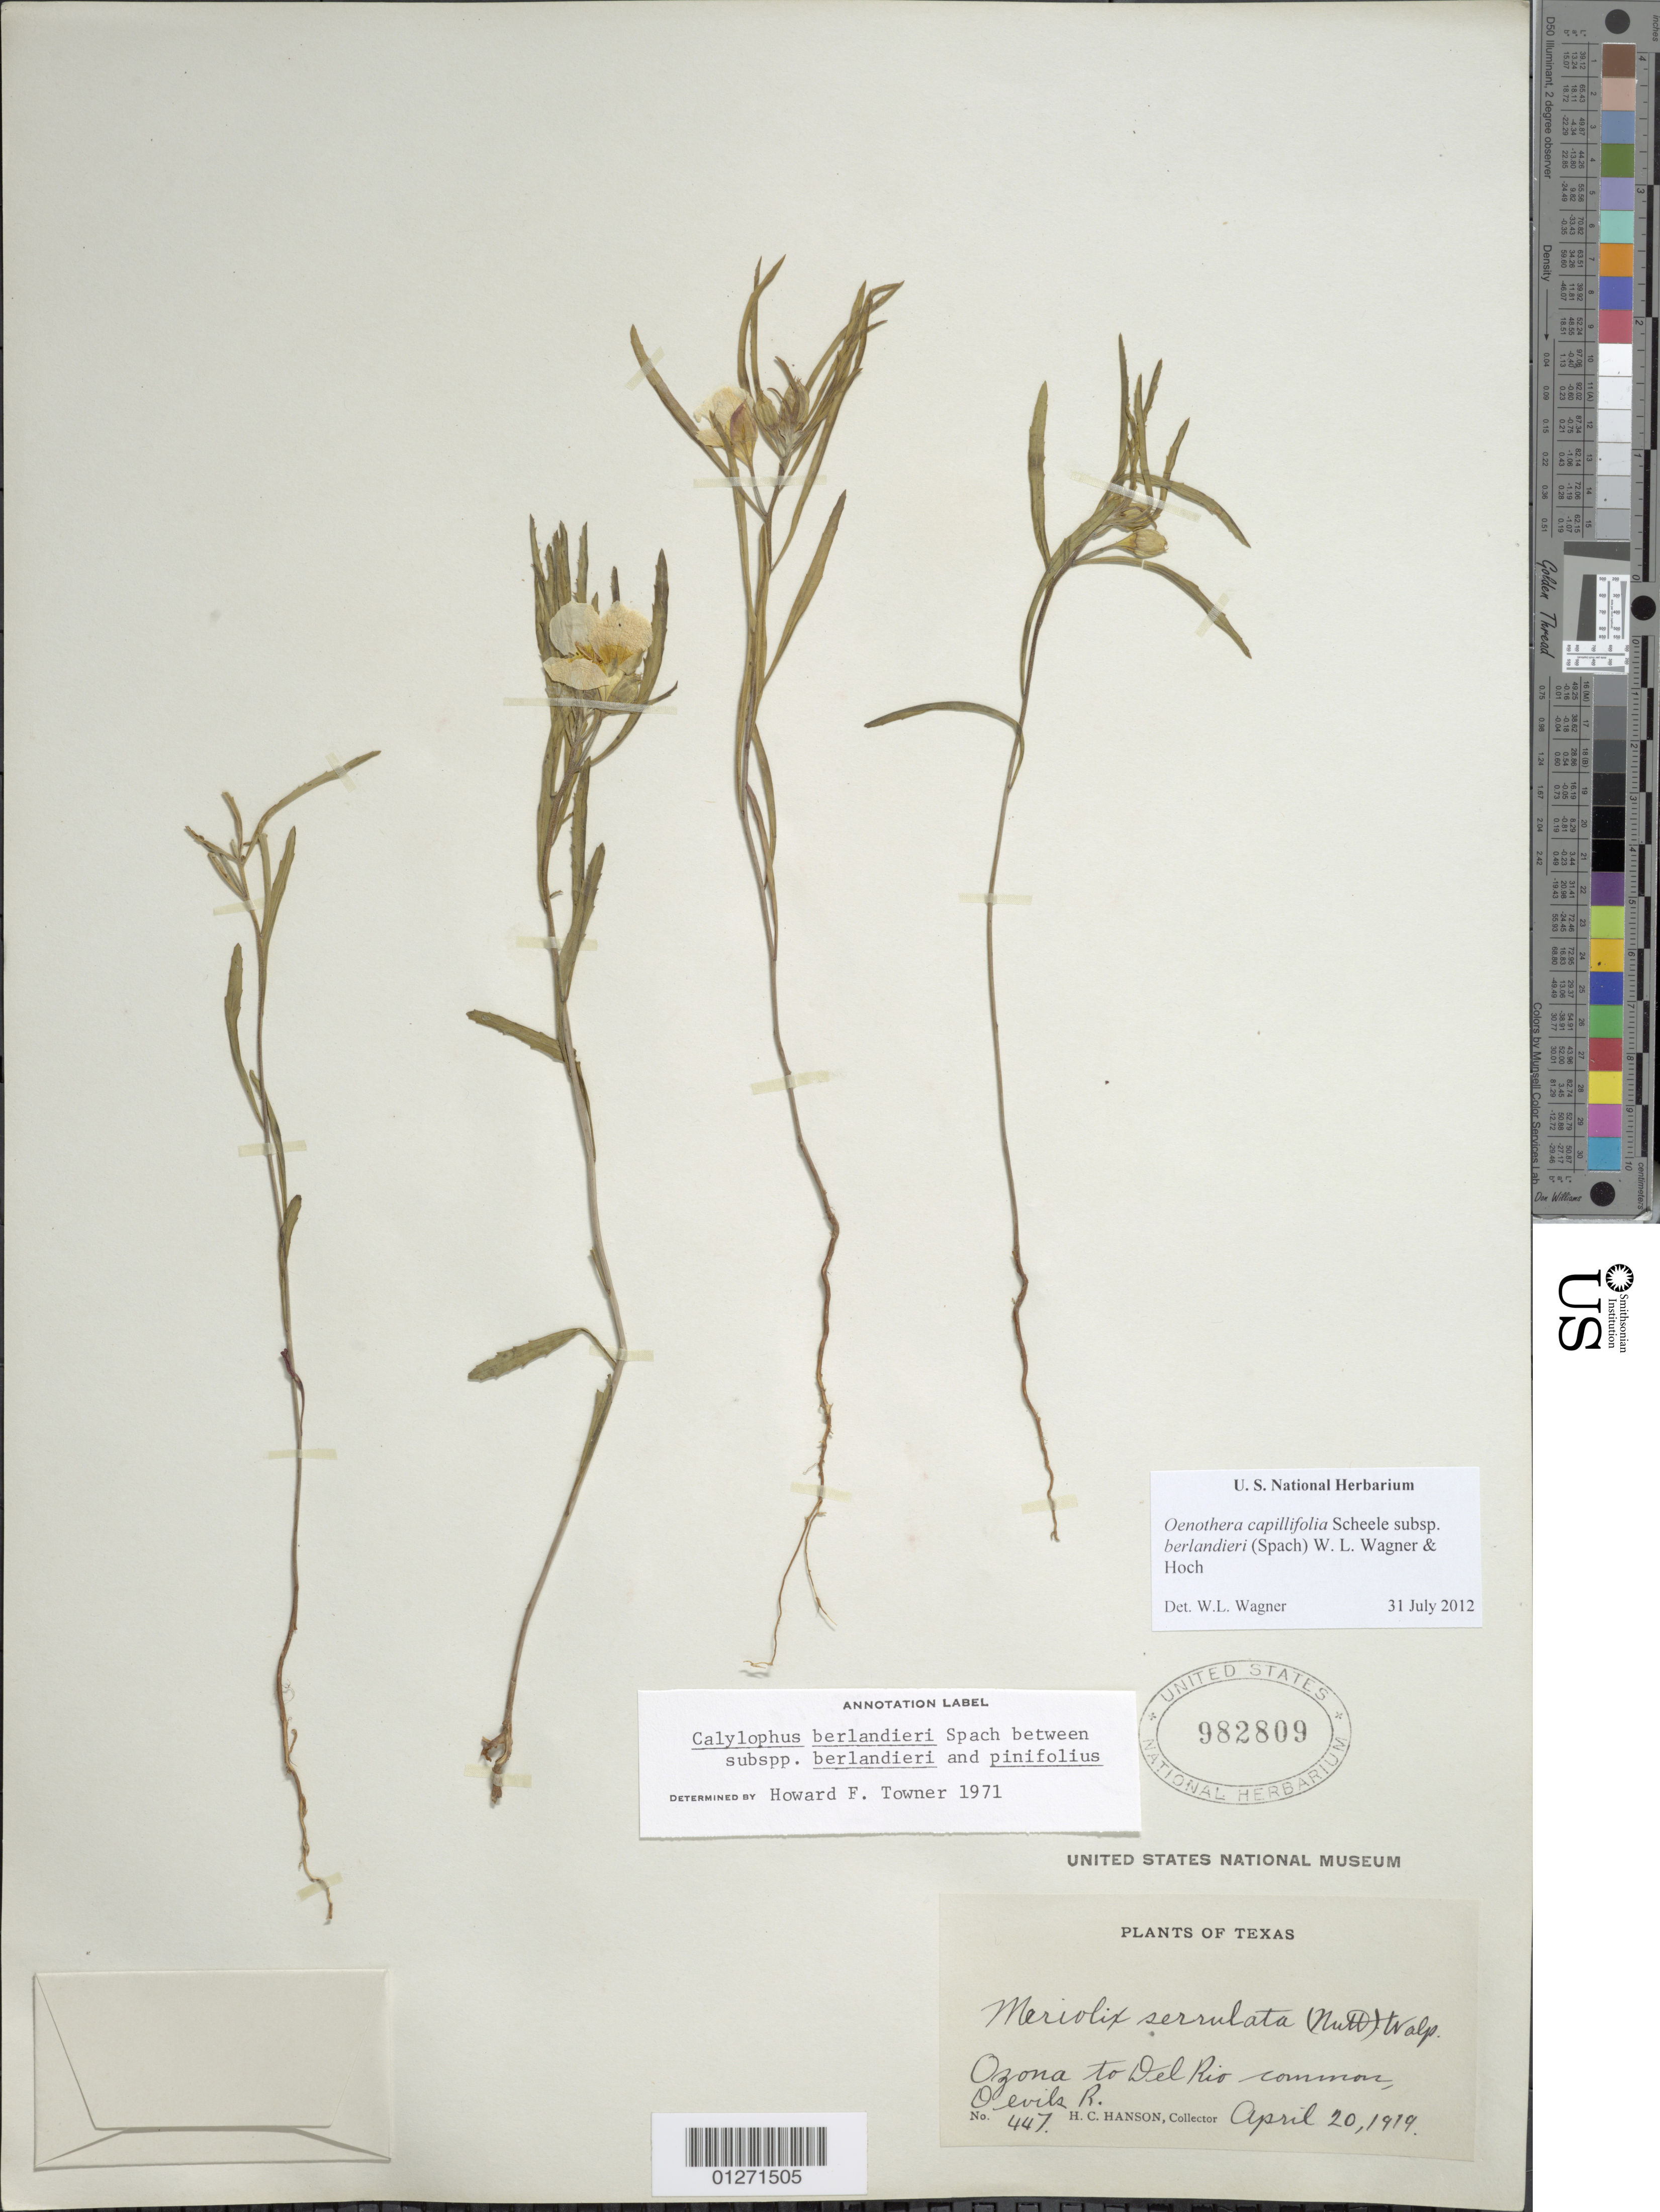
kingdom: Plantae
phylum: Tracheophyta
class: Magnoliopsida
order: Myrtales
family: Onagraceae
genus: Oenothera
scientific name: Oenothera capillifolia subsp. berlandieri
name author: (Spach) W.L. Wagner & Hoch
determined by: Wagner, W. L., (BOT), Smithsonian Institution - National Museum of Natural History (UNITED STATES)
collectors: H. Hanson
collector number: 447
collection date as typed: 20 Apr 1919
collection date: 1919-04-20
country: United States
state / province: Texas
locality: Ozona to Del Rio.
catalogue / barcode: US 982809